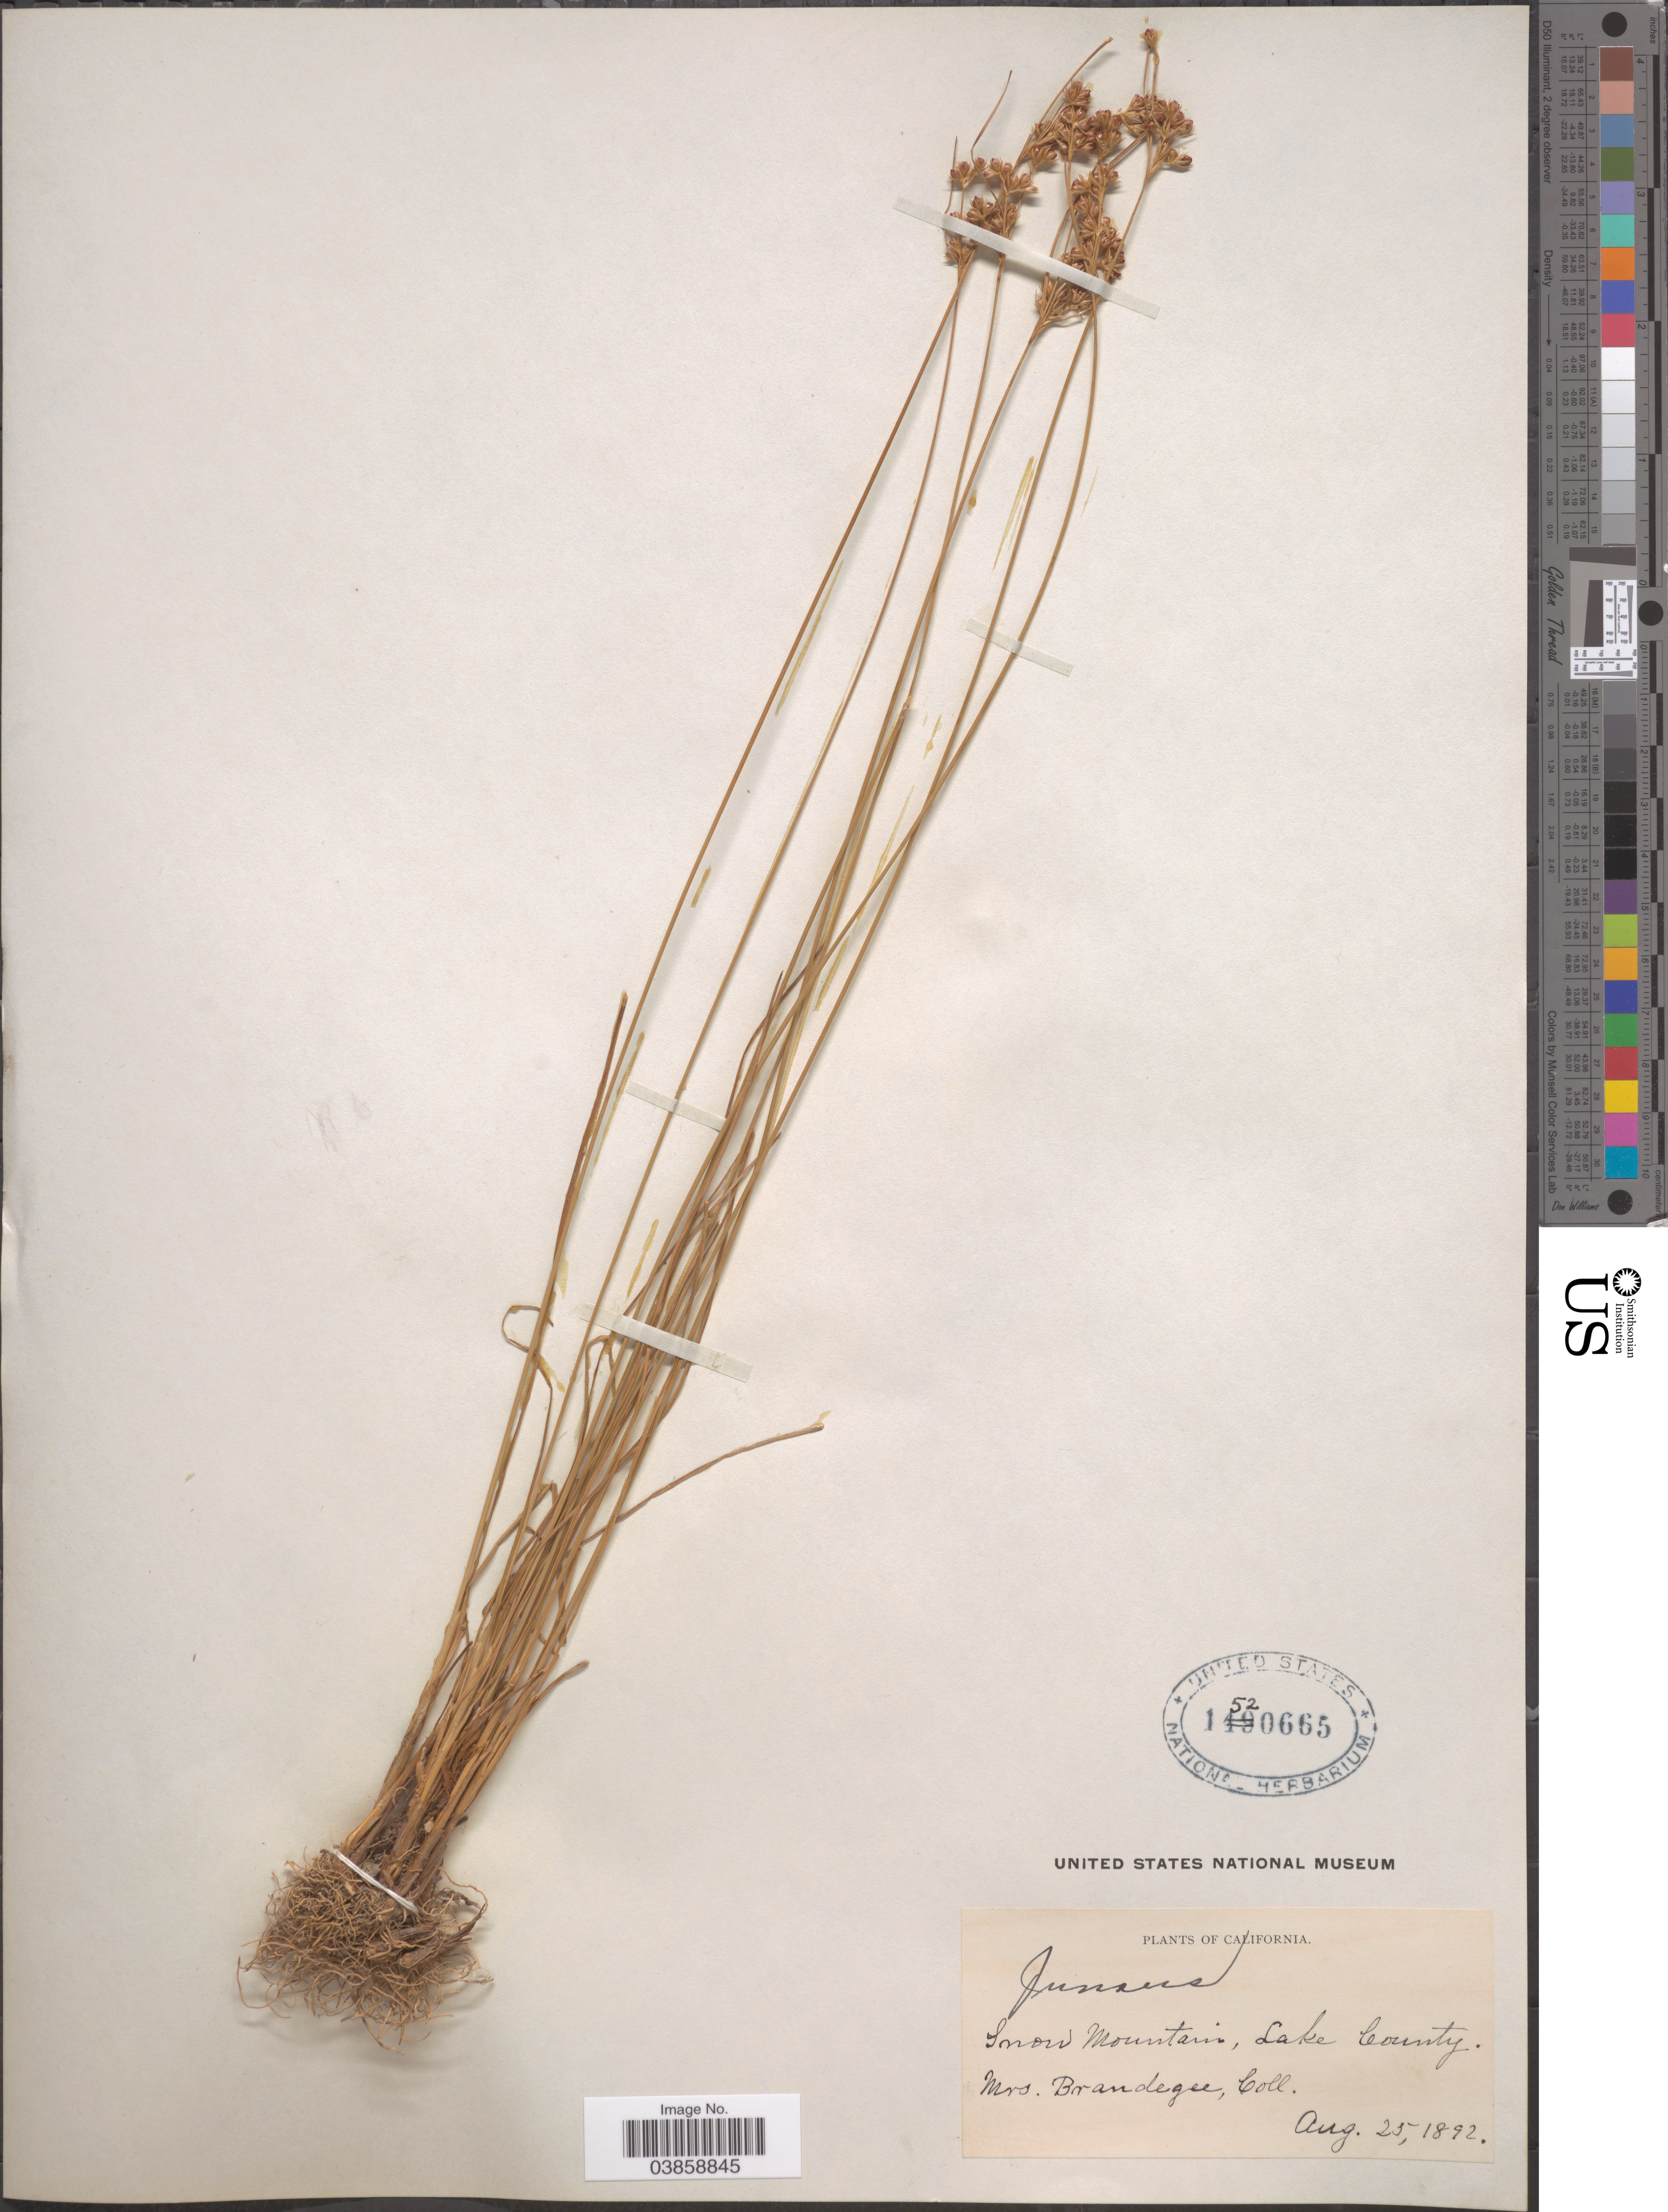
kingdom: Plantae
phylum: Tracheophyta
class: Liliopsida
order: Poales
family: Juncaceae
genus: Juncus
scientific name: Juncus sp.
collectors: M. K. Brandegee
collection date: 1892-08-25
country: United States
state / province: California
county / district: Lake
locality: Snow Mountain, Lake County.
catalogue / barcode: US 1520665